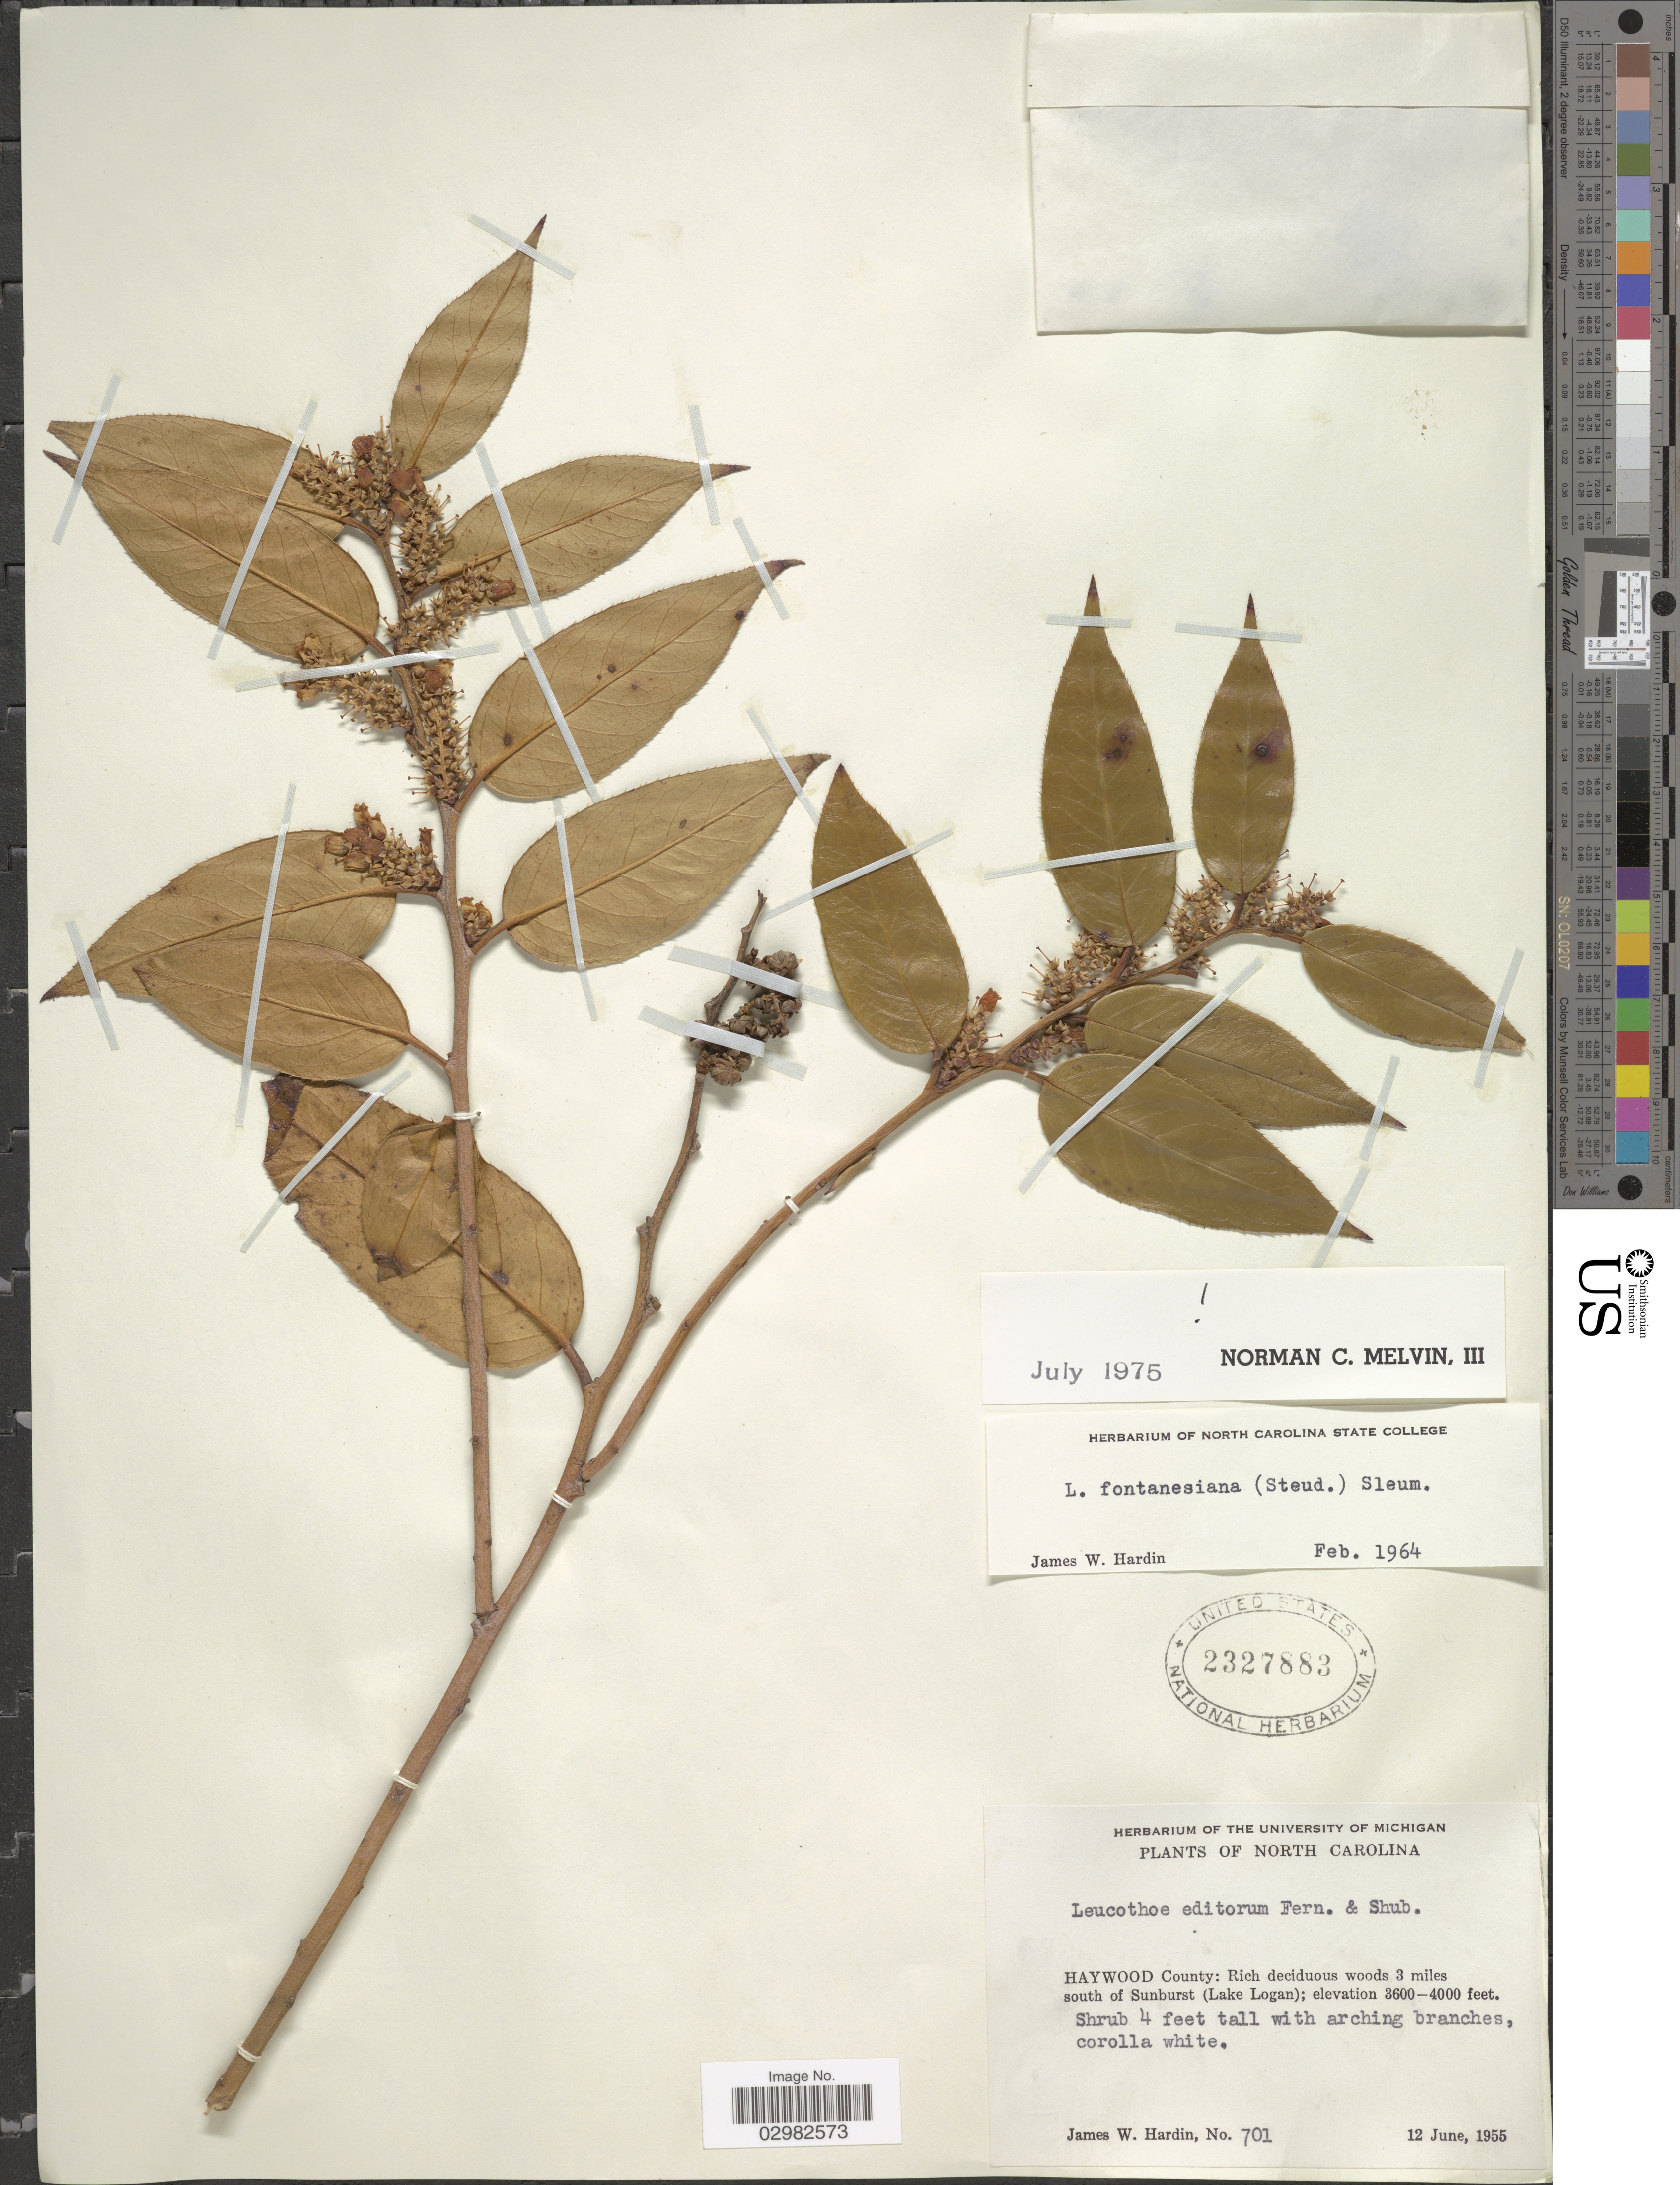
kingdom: Plantae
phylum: Tracheophyta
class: Magnoliopsida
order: Ericales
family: Ericaceae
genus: Leucothoe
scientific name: Leucothoë fontanesiana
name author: (Steud.) Sleumer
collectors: J. W. Hardin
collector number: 701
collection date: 1955-06-12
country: United States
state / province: North Carolina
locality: Haywood County, Rich deciduous woods 3 miles south of Sunburst (Lake Logan).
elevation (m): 1097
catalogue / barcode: US 2327883